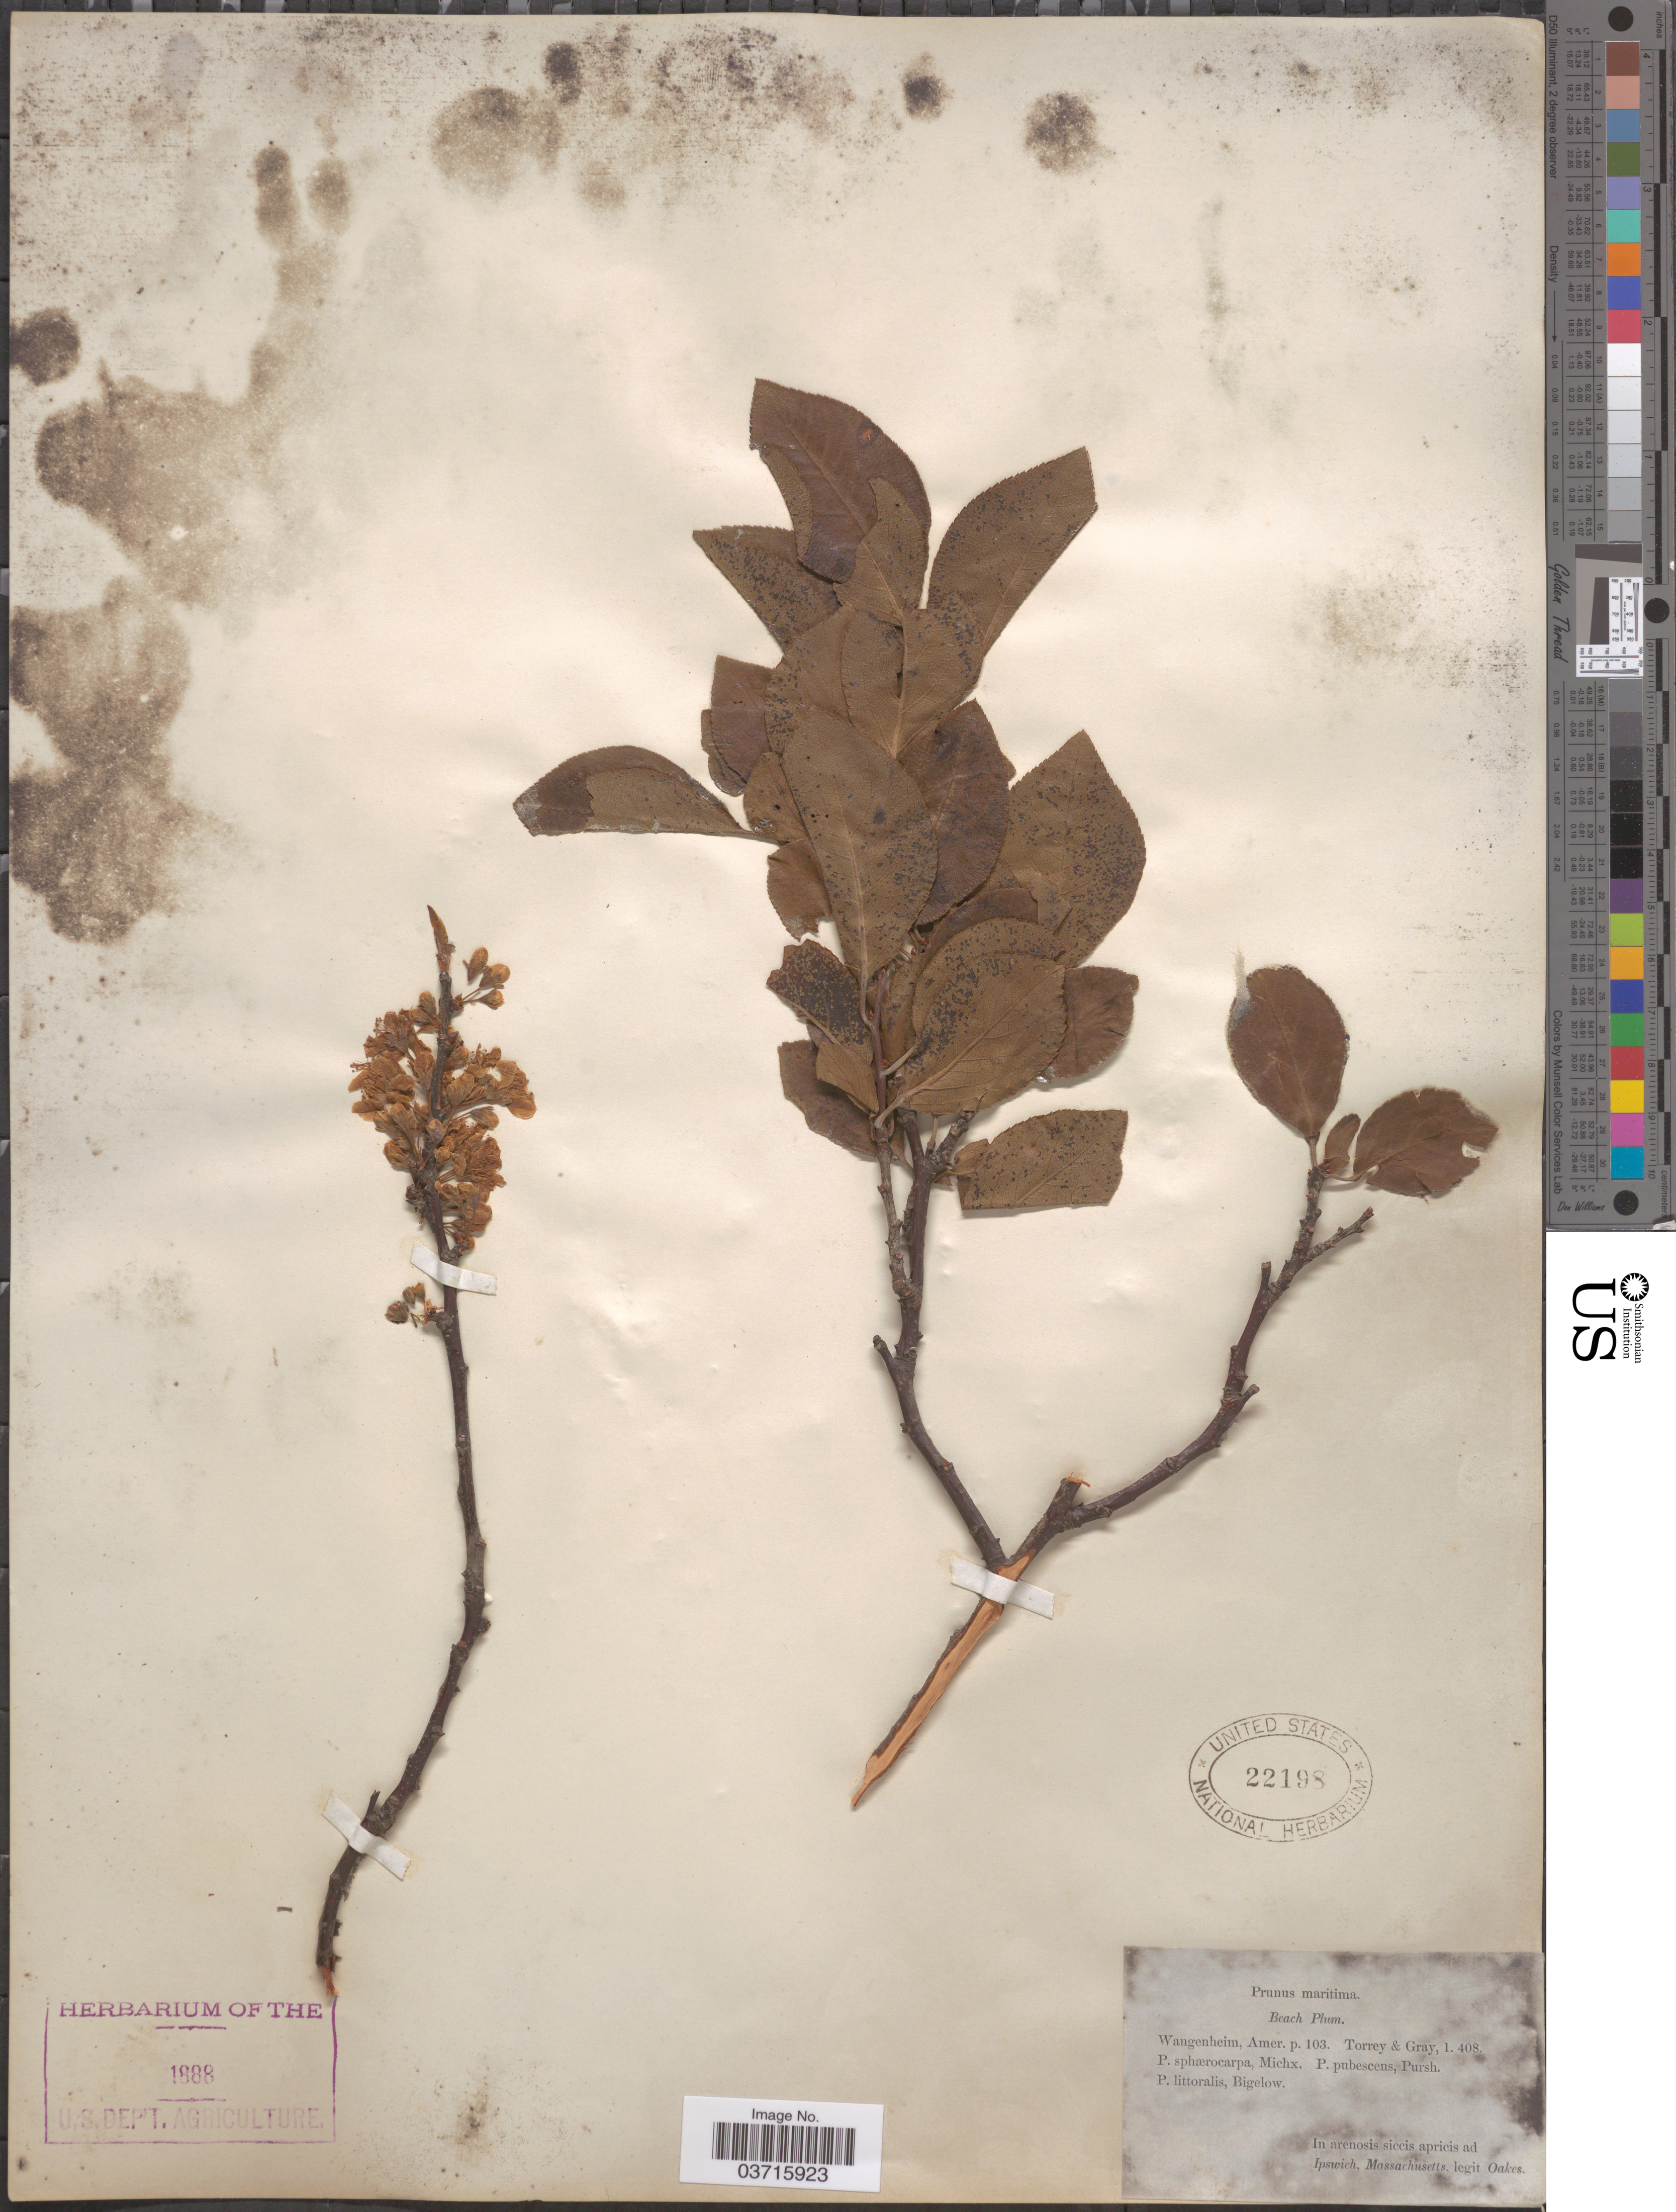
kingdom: Plantae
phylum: Tracheophyta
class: Magnoliopsida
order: Rosales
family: Rosaceae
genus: Prunus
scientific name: Prunus maritima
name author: Marshall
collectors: -. Oakes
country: United States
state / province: Massachusetts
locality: In arenosis siccis apricis ad Ipswich.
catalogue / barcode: US 22198